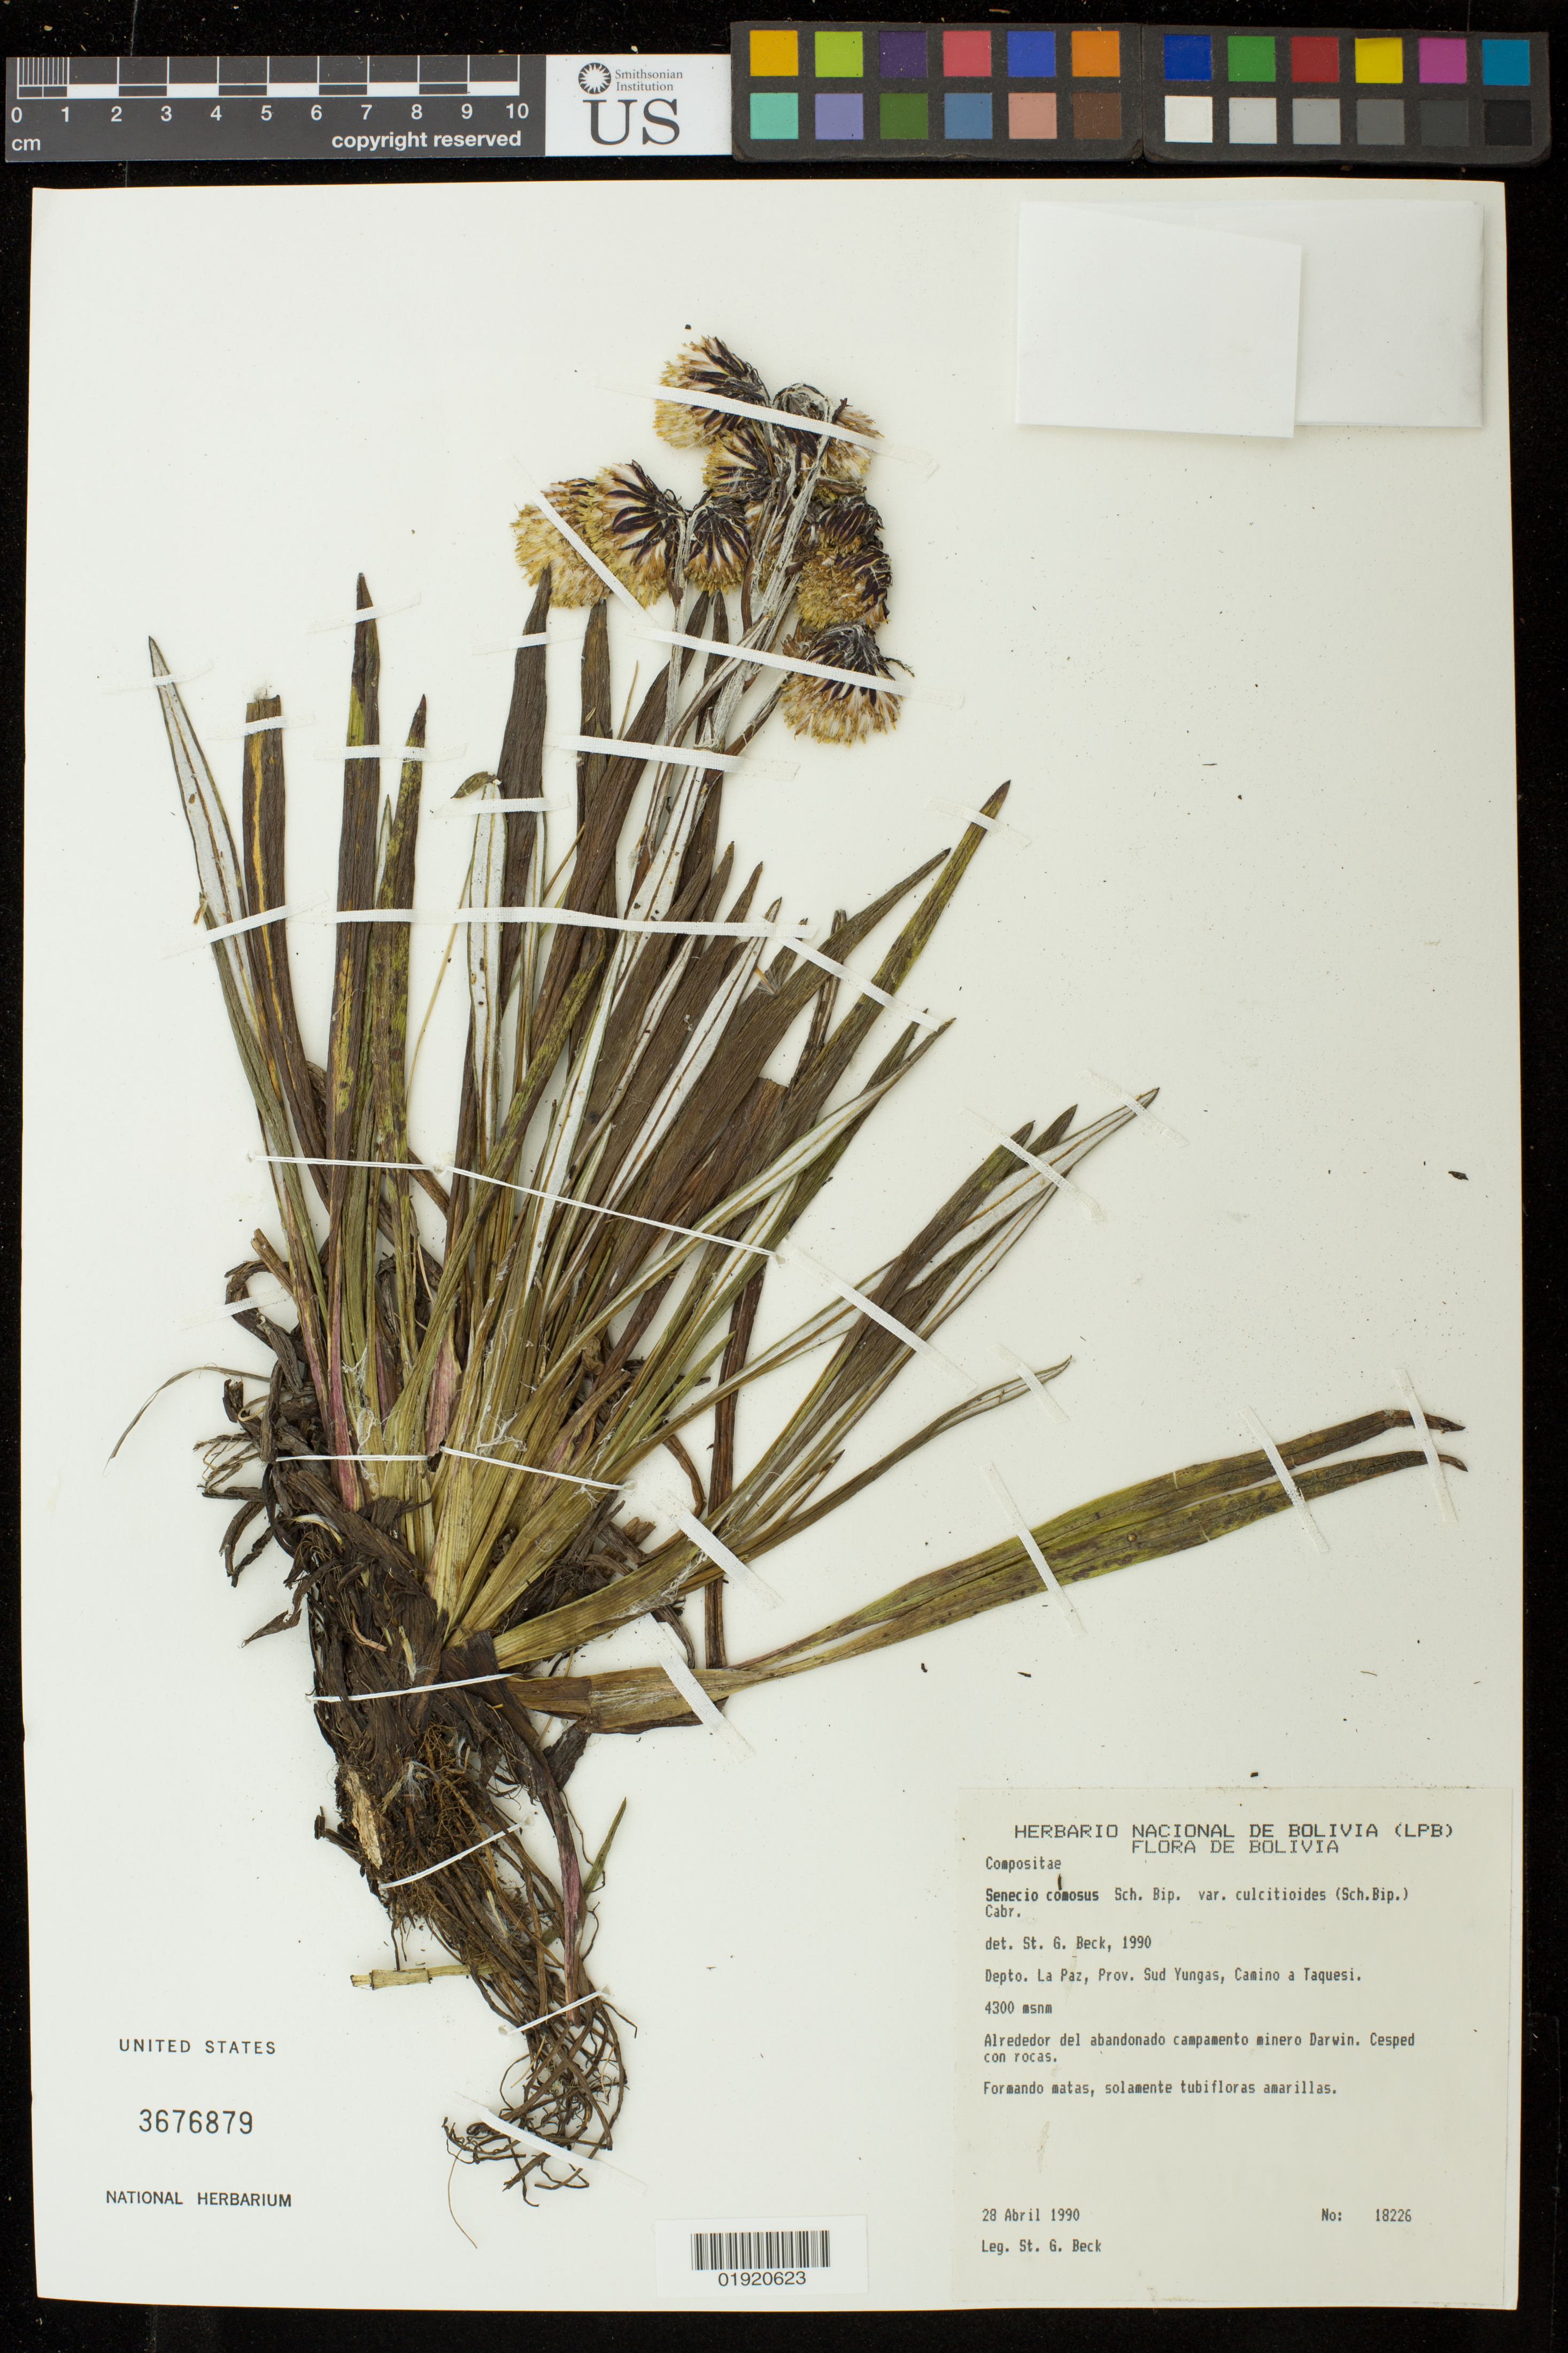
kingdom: Plantae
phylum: Tracheophyta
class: Magnoliopsida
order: Asterales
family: Asteraceae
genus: Senecio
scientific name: Senecio comosus var. culcitioides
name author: (Sch. Bip. ex Wedd.) Cabrera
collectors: S. Beck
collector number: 18226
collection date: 1990-04-28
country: Bolivia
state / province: La Paz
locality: Depto. La Paz, Prov. Sud Yungas, Camino a Taquesi.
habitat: Alrededor del abandonado cmpamento minero Darwin. Cesped con rocas.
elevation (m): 4300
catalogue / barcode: US 3676879